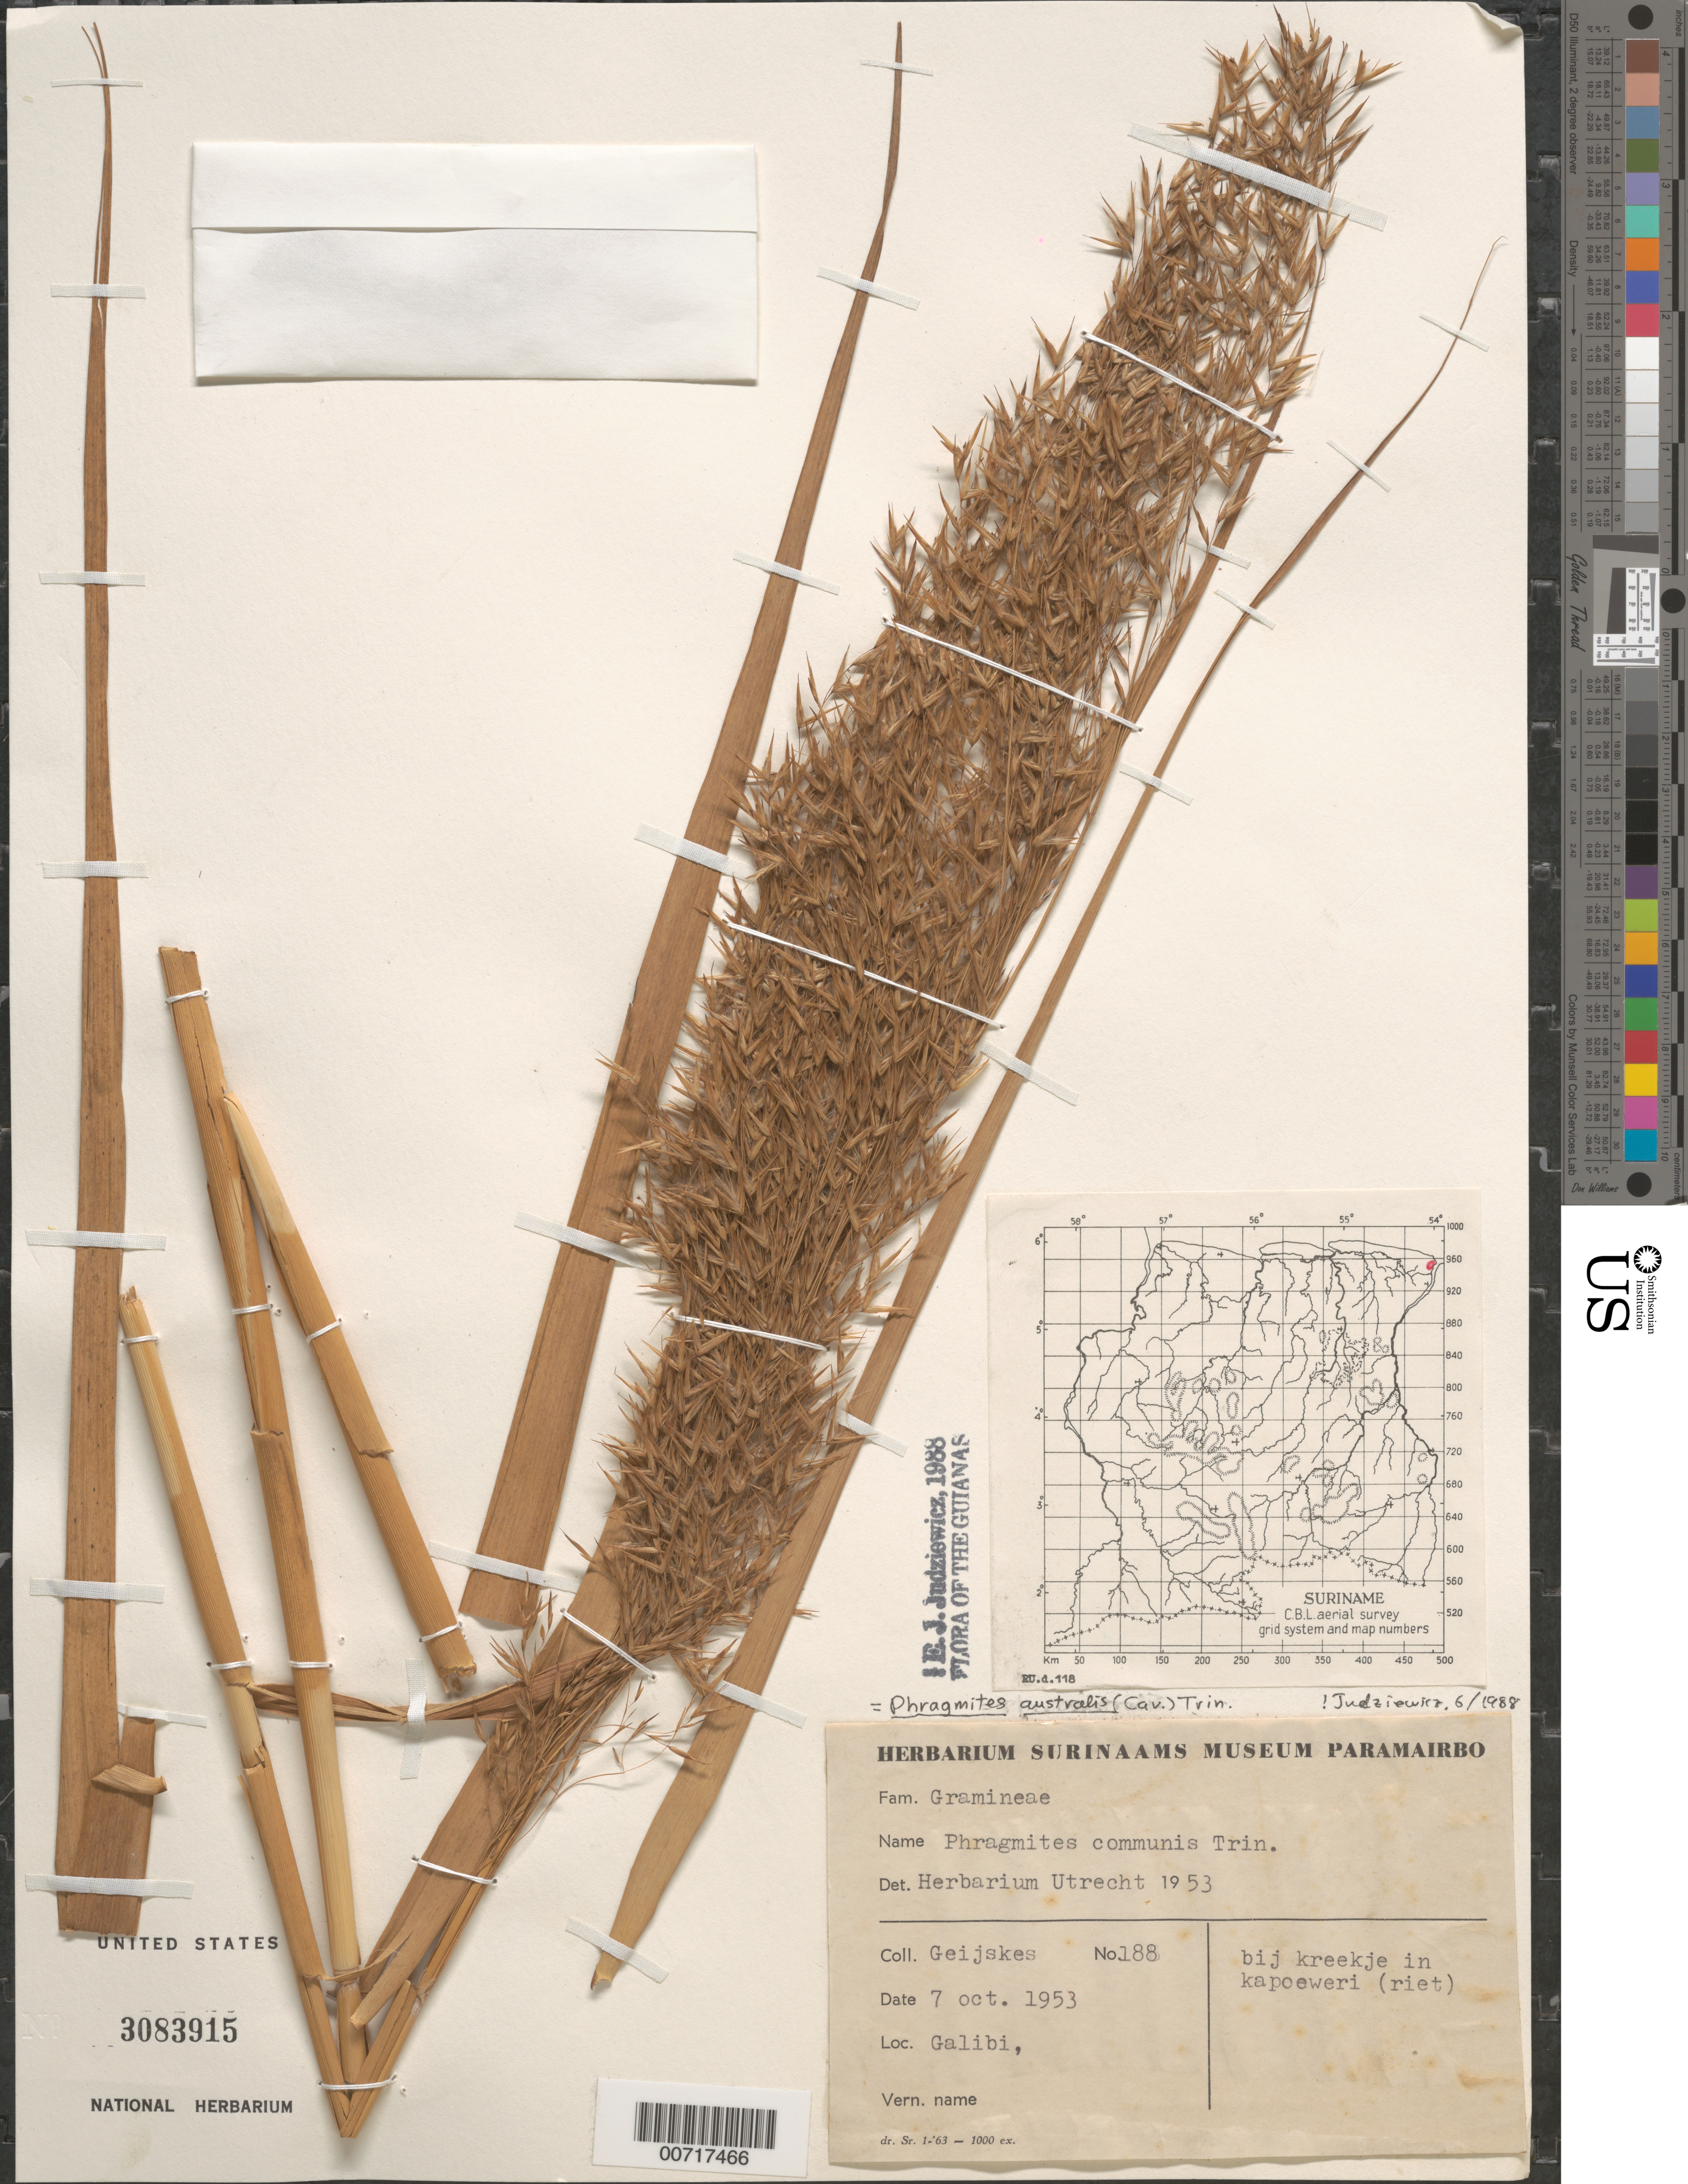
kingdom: Plantae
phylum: Tracheophyta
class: Liliopsida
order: Poales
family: Poaceae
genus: Phragmites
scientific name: Phragmites australis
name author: (Cav.) Trin. ex Steud.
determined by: Judziewicz, E. J.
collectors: D. Geijskes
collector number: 188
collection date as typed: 7-Oct-53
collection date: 1953-10-07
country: Suriname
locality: Galibi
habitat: Bij kreekje in kapoeweri (riet) [by cove in kapoeweri (reed)]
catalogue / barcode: US 3083915